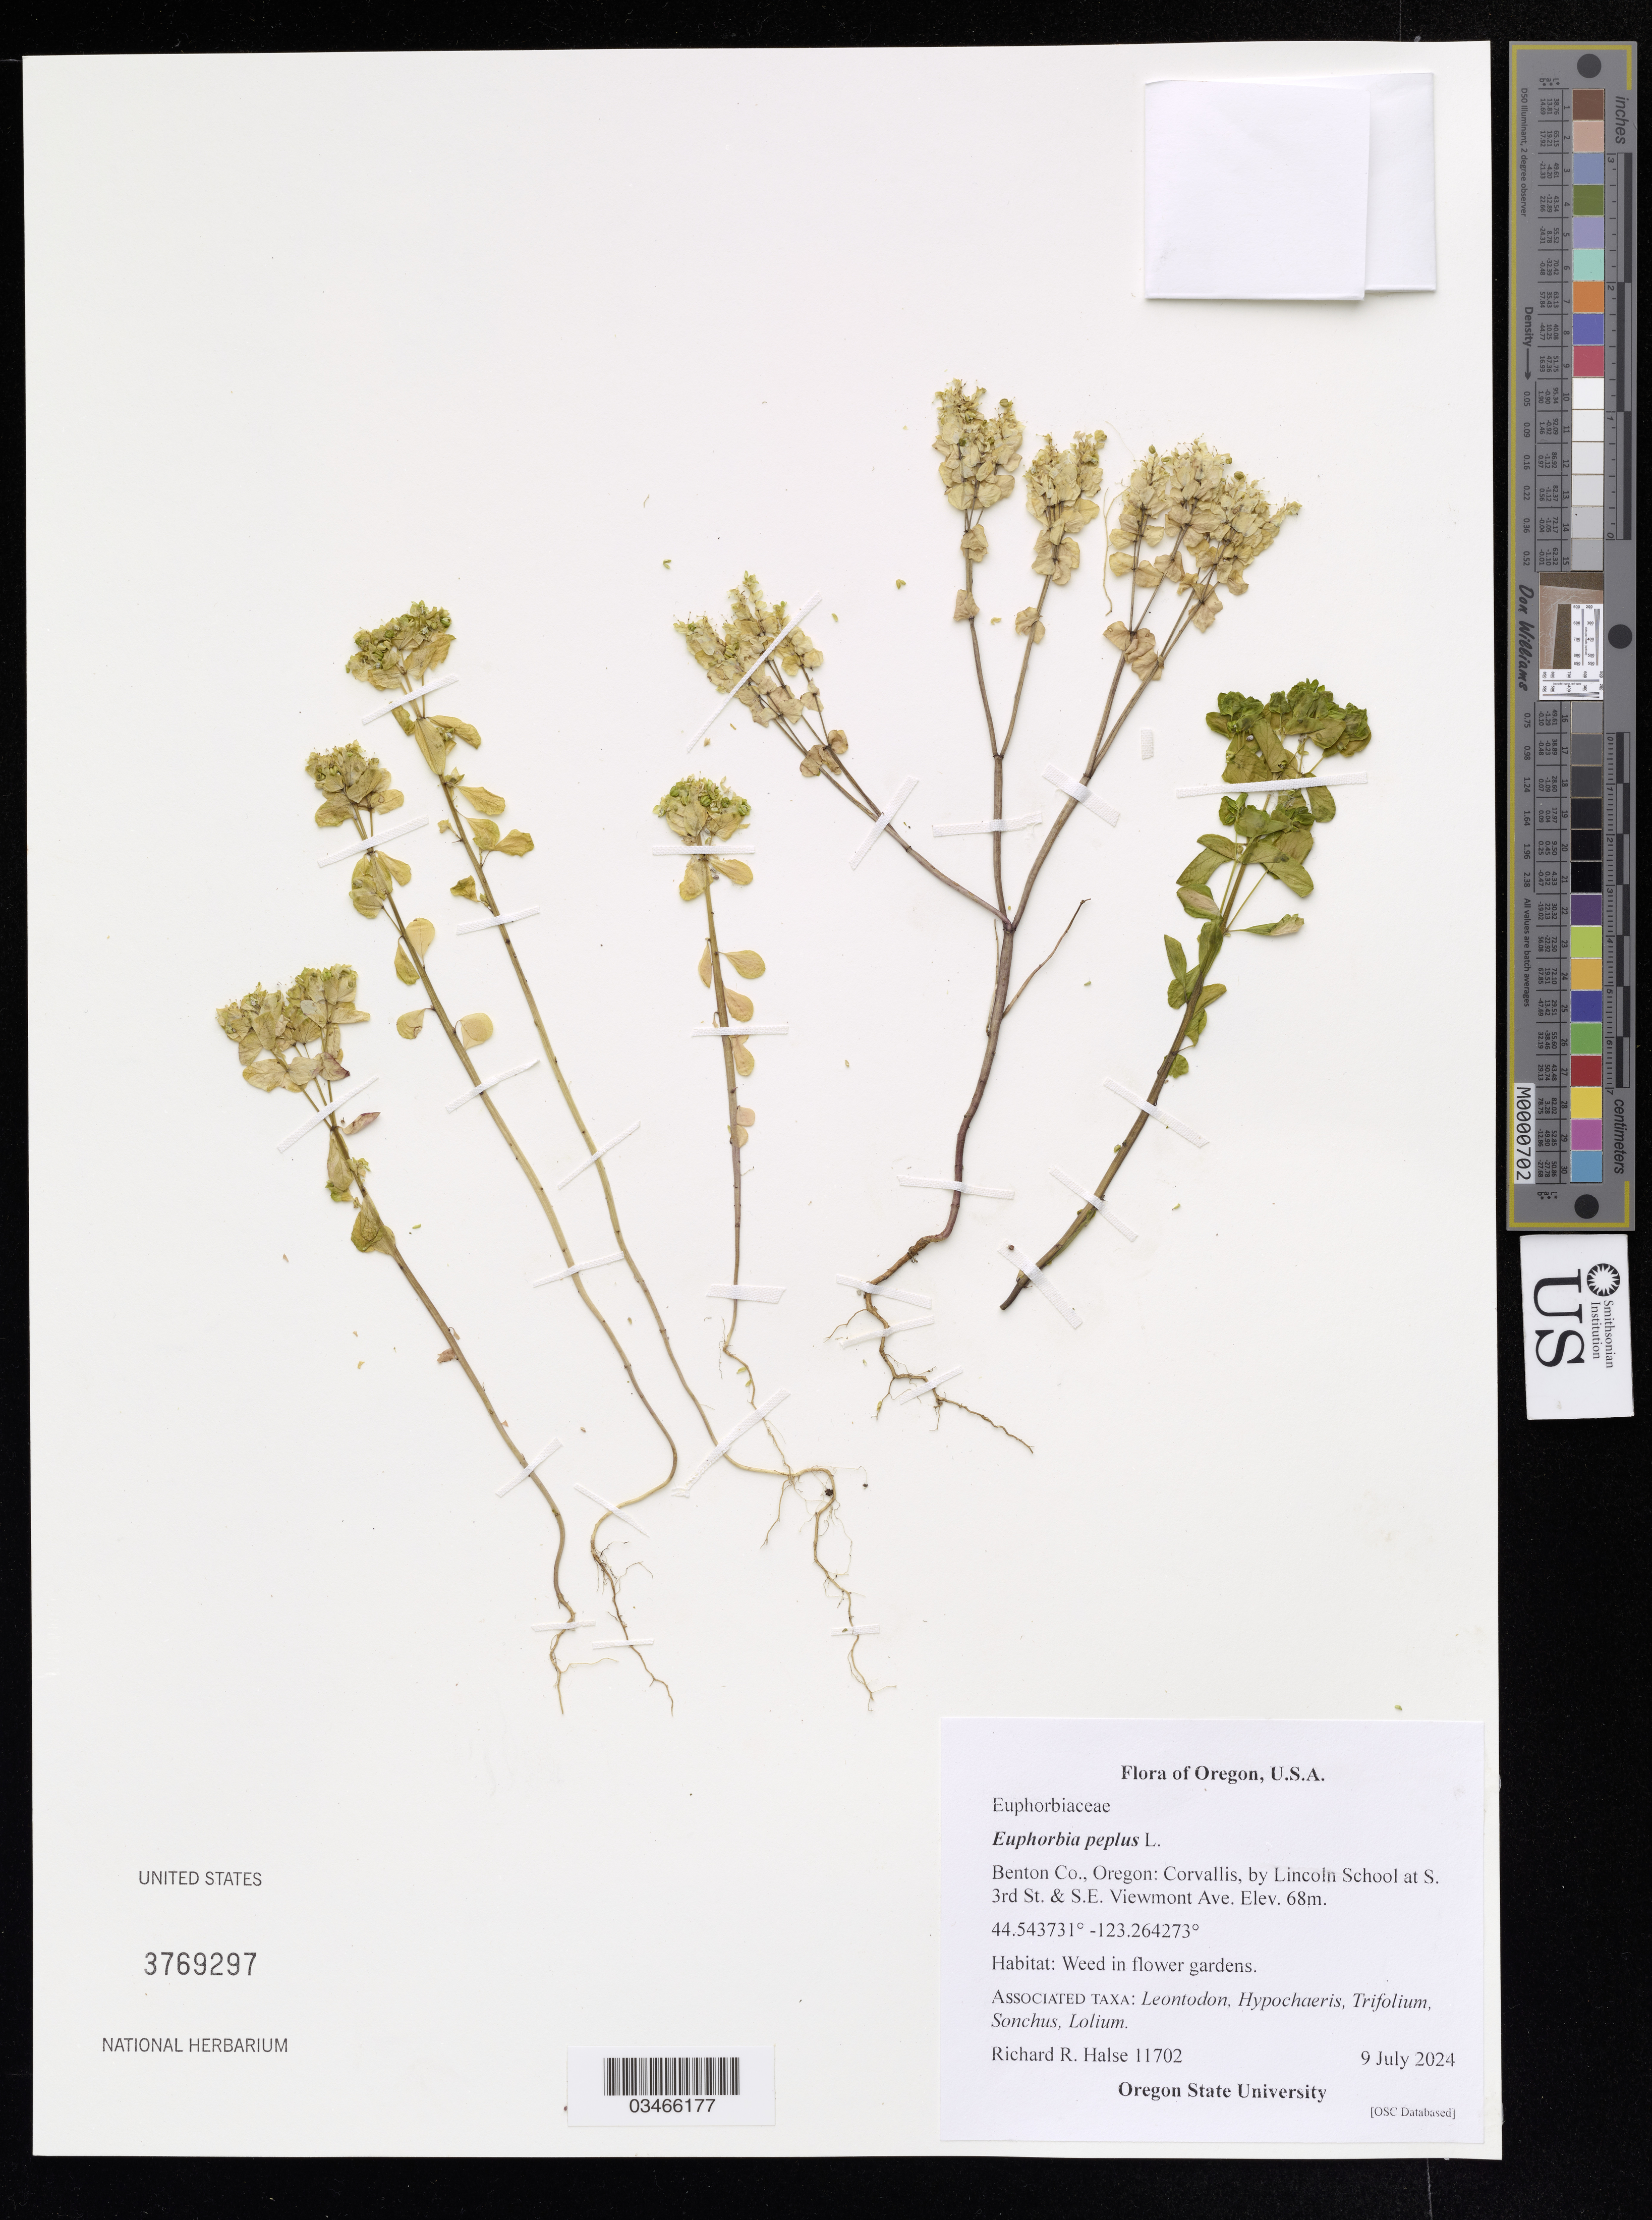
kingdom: Plantae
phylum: Tracheophyta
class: Magnoliopsida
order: Malpighiales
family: Euphorbiaceae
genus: Euphorbia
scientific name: Euphorbia peplus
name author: L.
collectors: R. Halse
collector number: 11702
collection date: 2024-07-09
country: United States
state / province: Oregon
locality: Benton Co., Oregon: Corvallis, by Lincoln School at S. 3rd St. & S.E. Viewmont Ave.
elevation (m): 68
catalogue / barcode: US 3769297